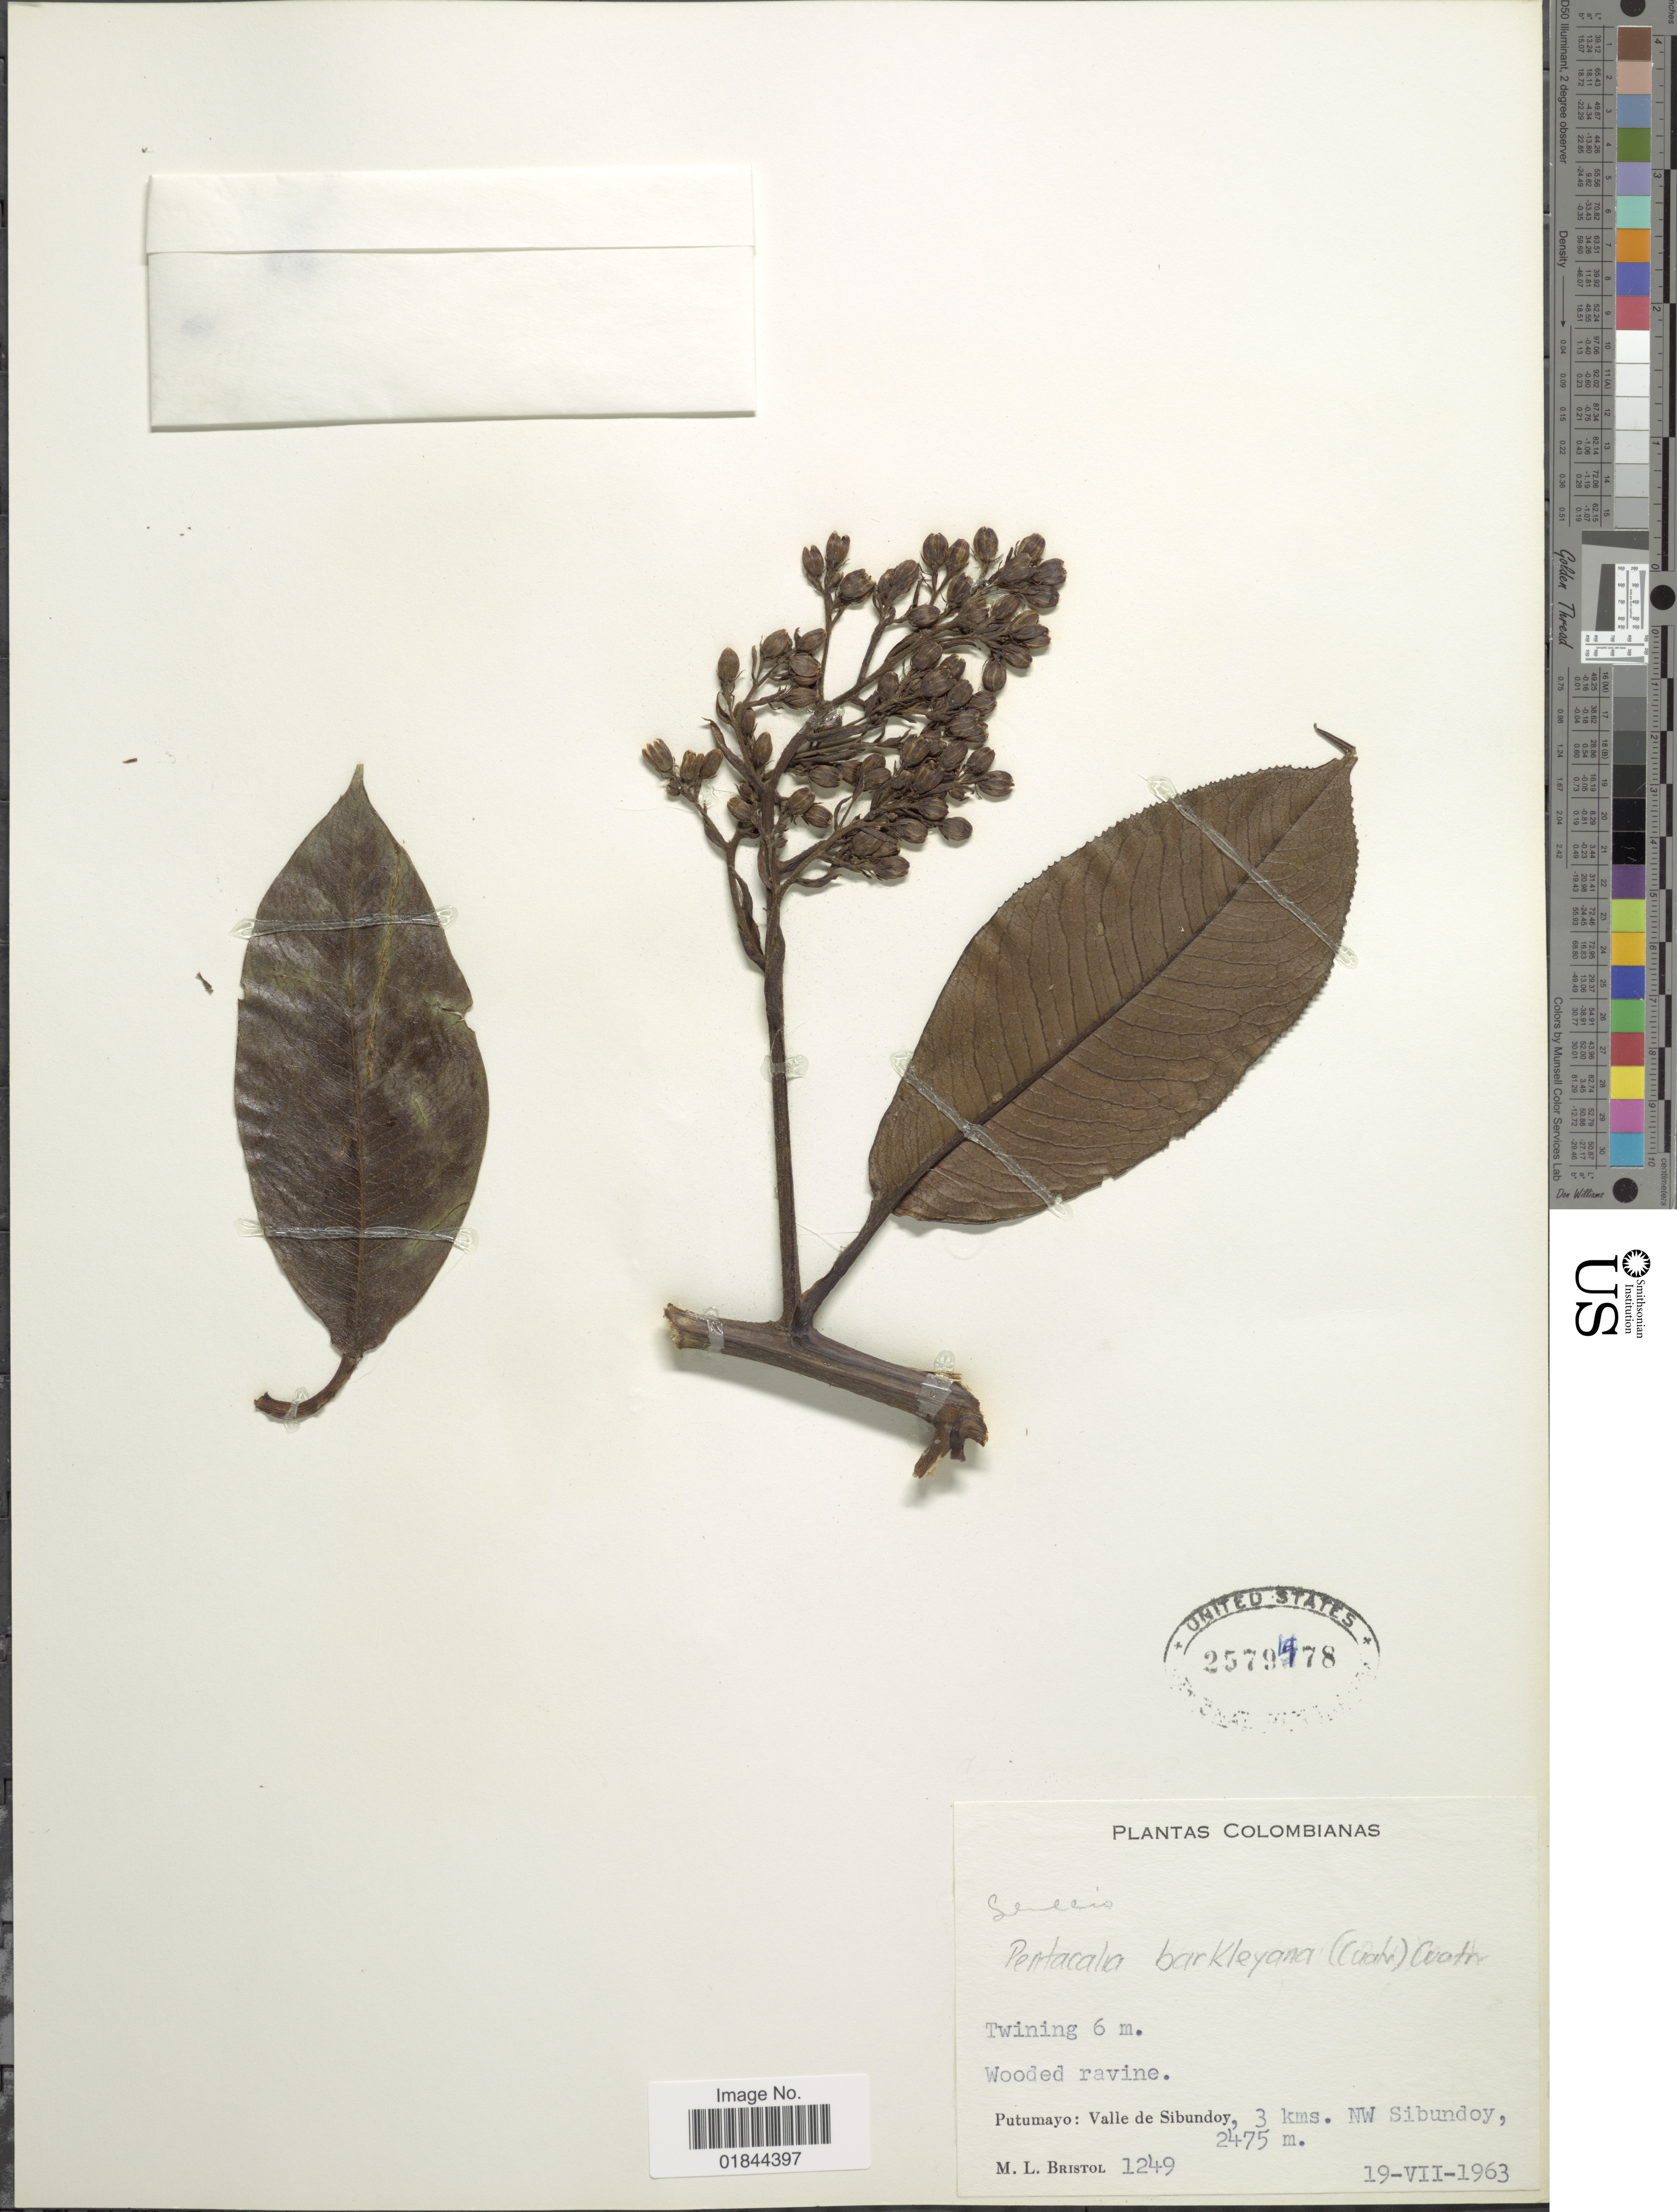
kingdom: Plantae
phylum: Tracheophyta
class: Magnoliopsida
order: Asterales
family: Asteraceae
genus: Pentacalia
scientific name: Pentacalia barkleyana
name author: (Cuatrec.) Cuatrec.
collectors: M. L. Bristol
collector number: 1249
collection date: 1963-07-19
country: Colombia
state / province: Putumayo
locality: Wooded ravine, Valle de Sibundoy, 3 kms NW Sibundoy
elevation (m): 2475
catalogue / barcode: US 2579478